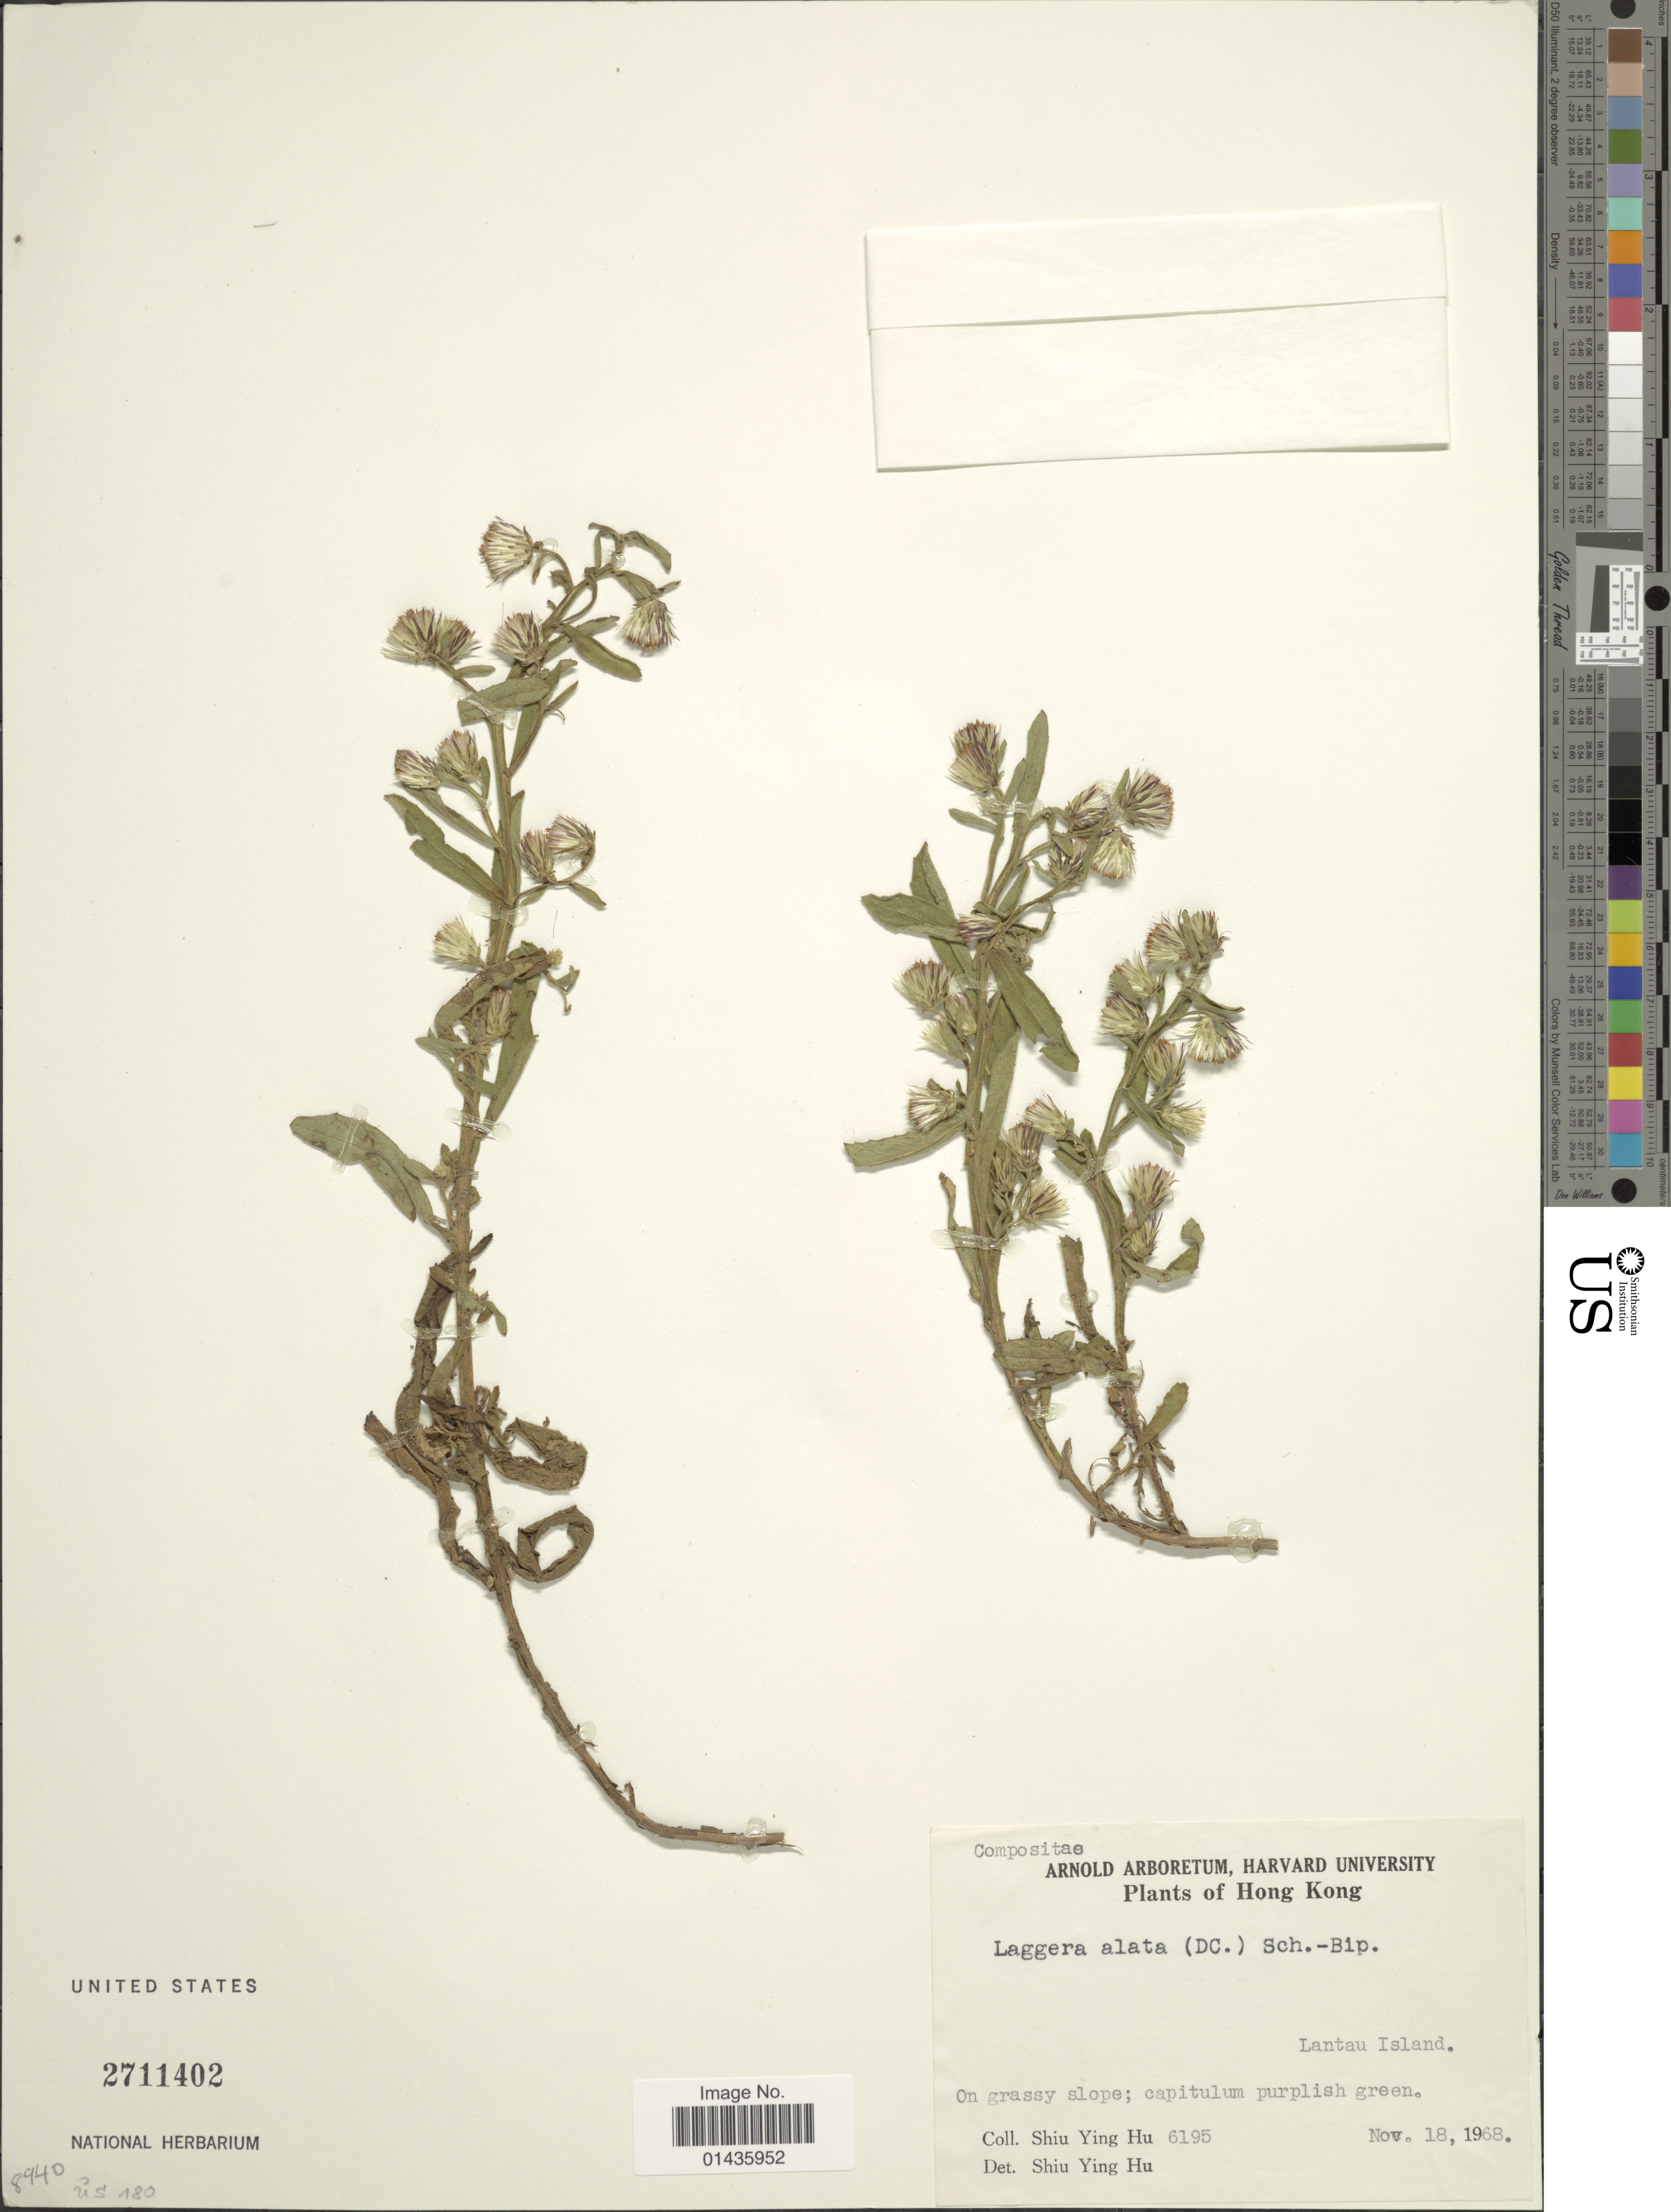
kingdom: Plantae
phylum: Tracheophyta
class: Magnoliopsida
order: Asterales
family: Asteraceae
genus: Laggera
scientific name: Laggera alata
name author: Sch. Bip.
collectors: S. Y. Hu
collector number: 6195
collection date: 1968-11-18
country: China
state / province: Hong Kong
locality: Lantau Island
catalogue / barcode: US 2711402